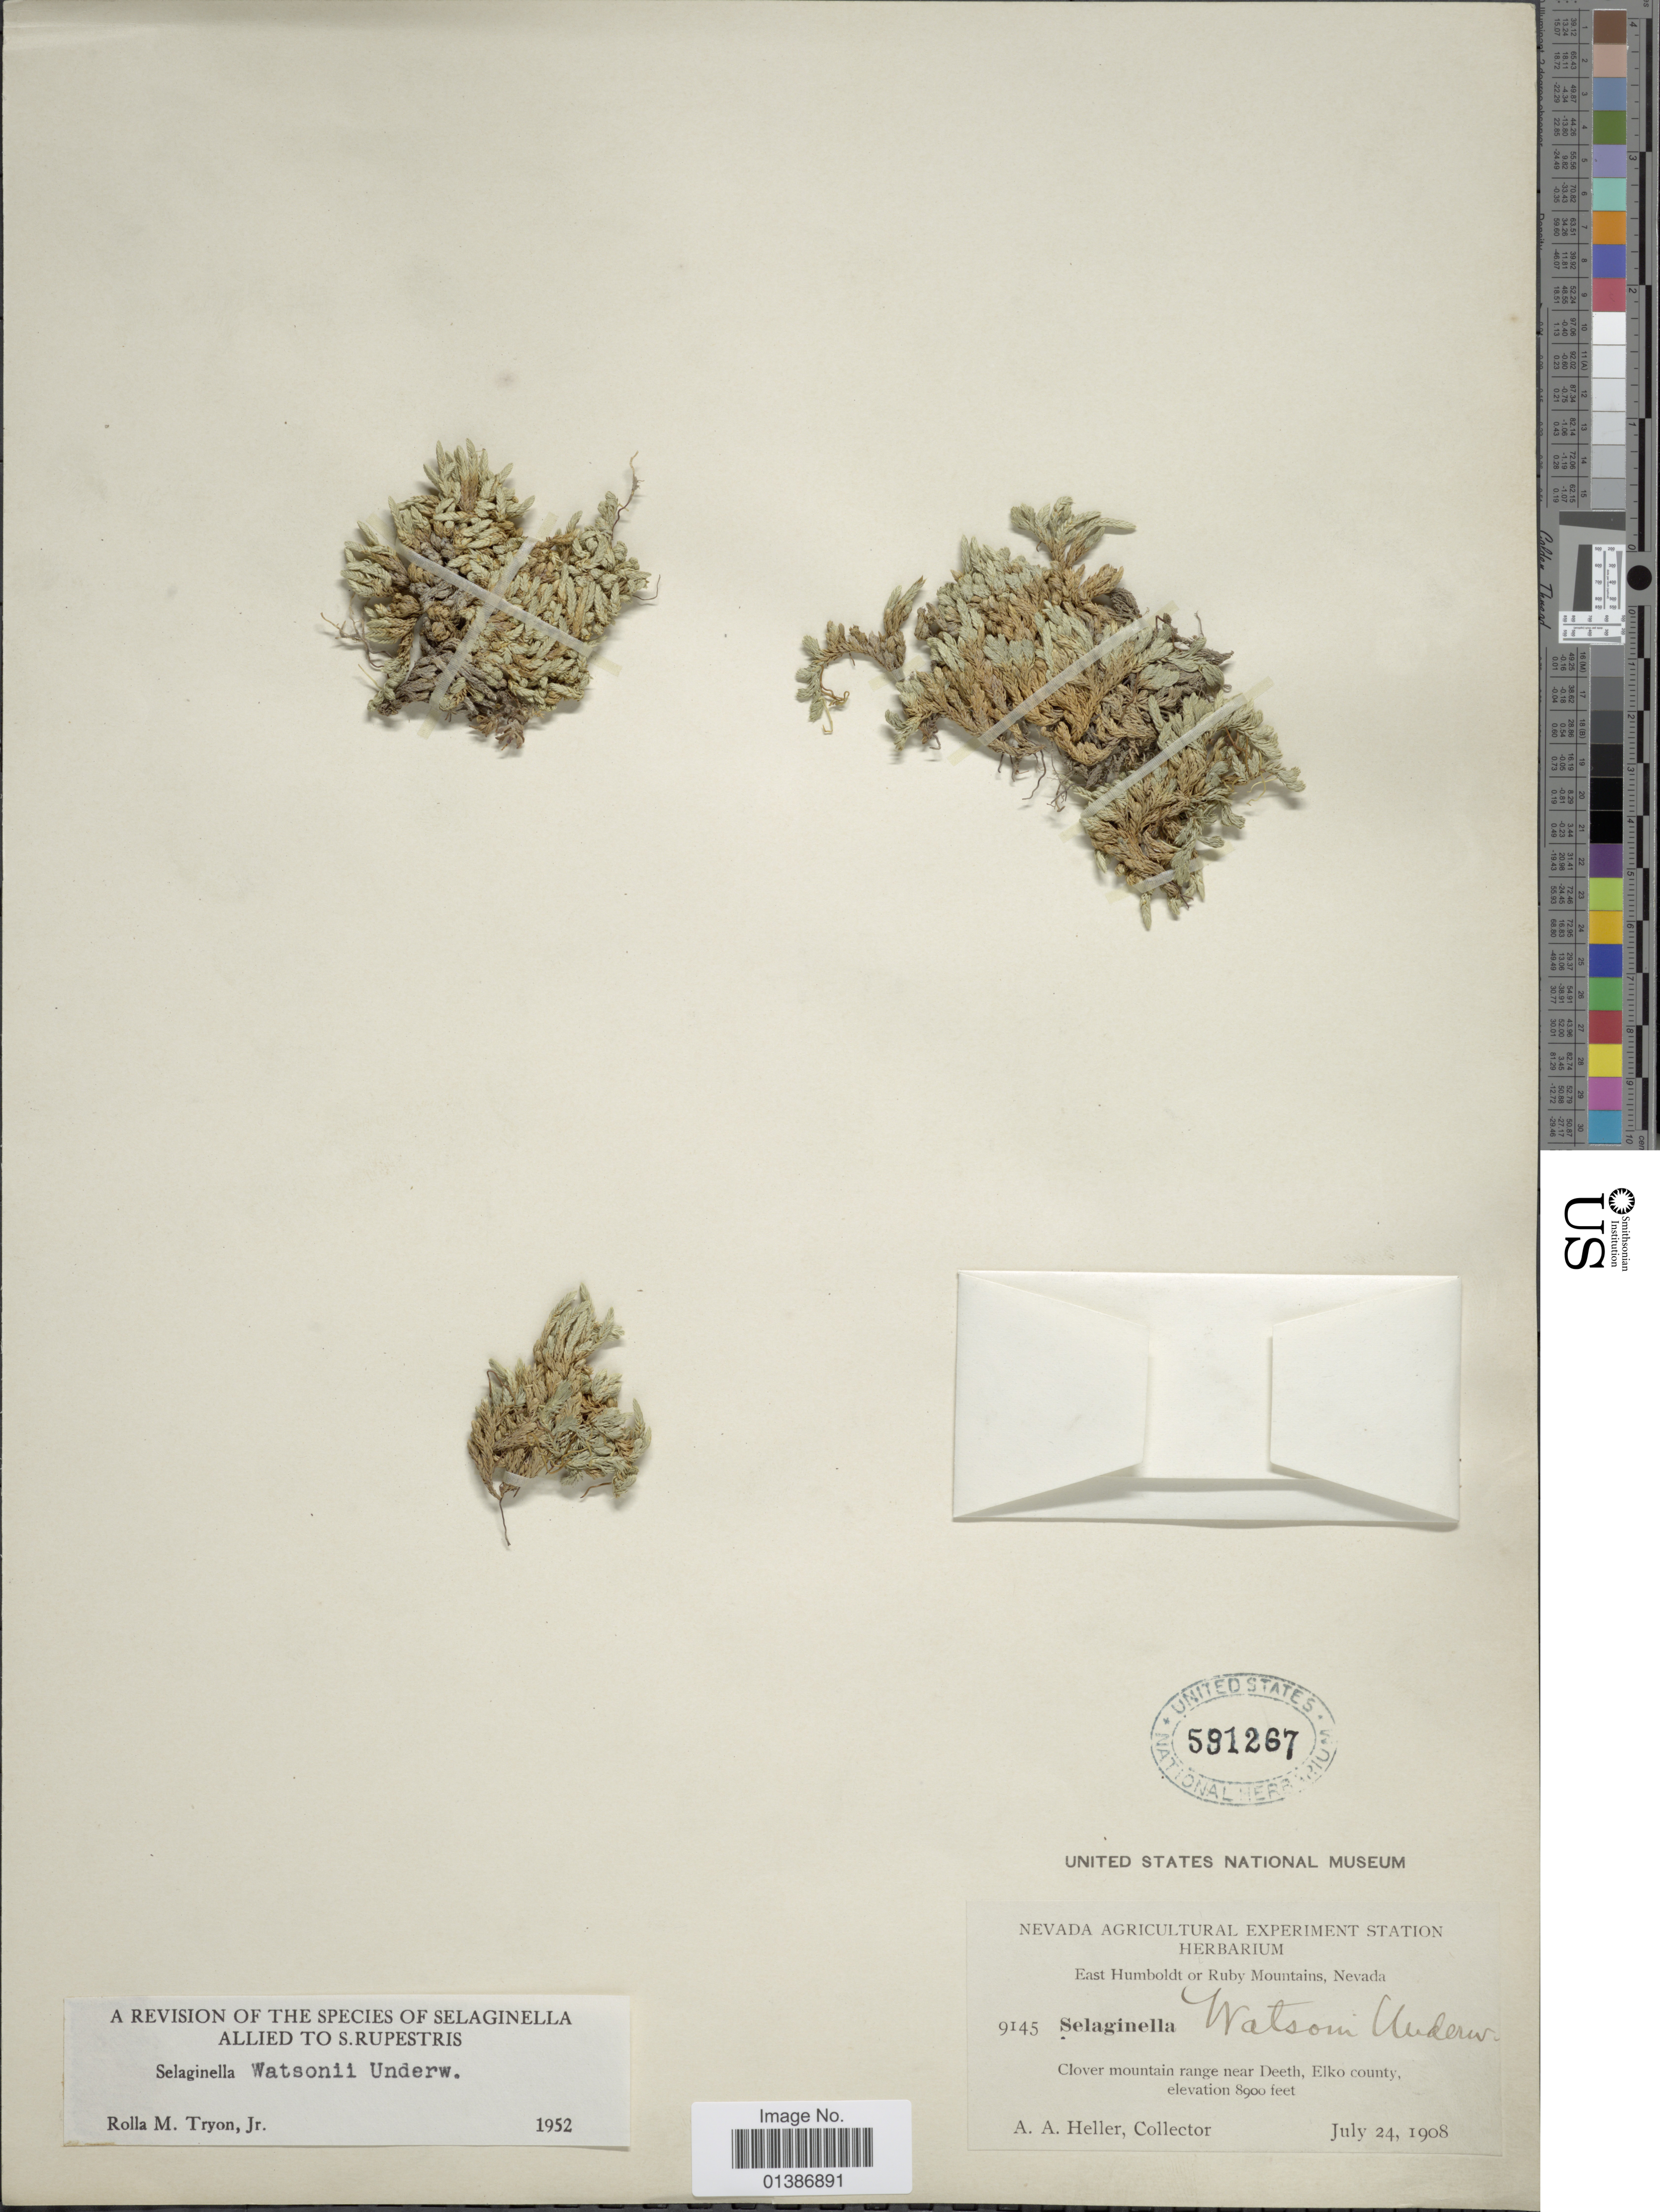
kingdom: Plantae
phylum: Tracheophyta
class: Lycopodiopsida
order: Selaginellales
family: Selaginellaceae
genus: Selaginella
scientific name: Selaginella watsonii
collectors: A. A. Heller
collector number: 9145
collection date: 1908-07-24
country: United States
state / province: Nevada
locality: East Humboldt or Ruby Mountains. Clover mountain range near Deeth, Elko county.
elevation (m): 2713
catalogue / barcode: US 591267